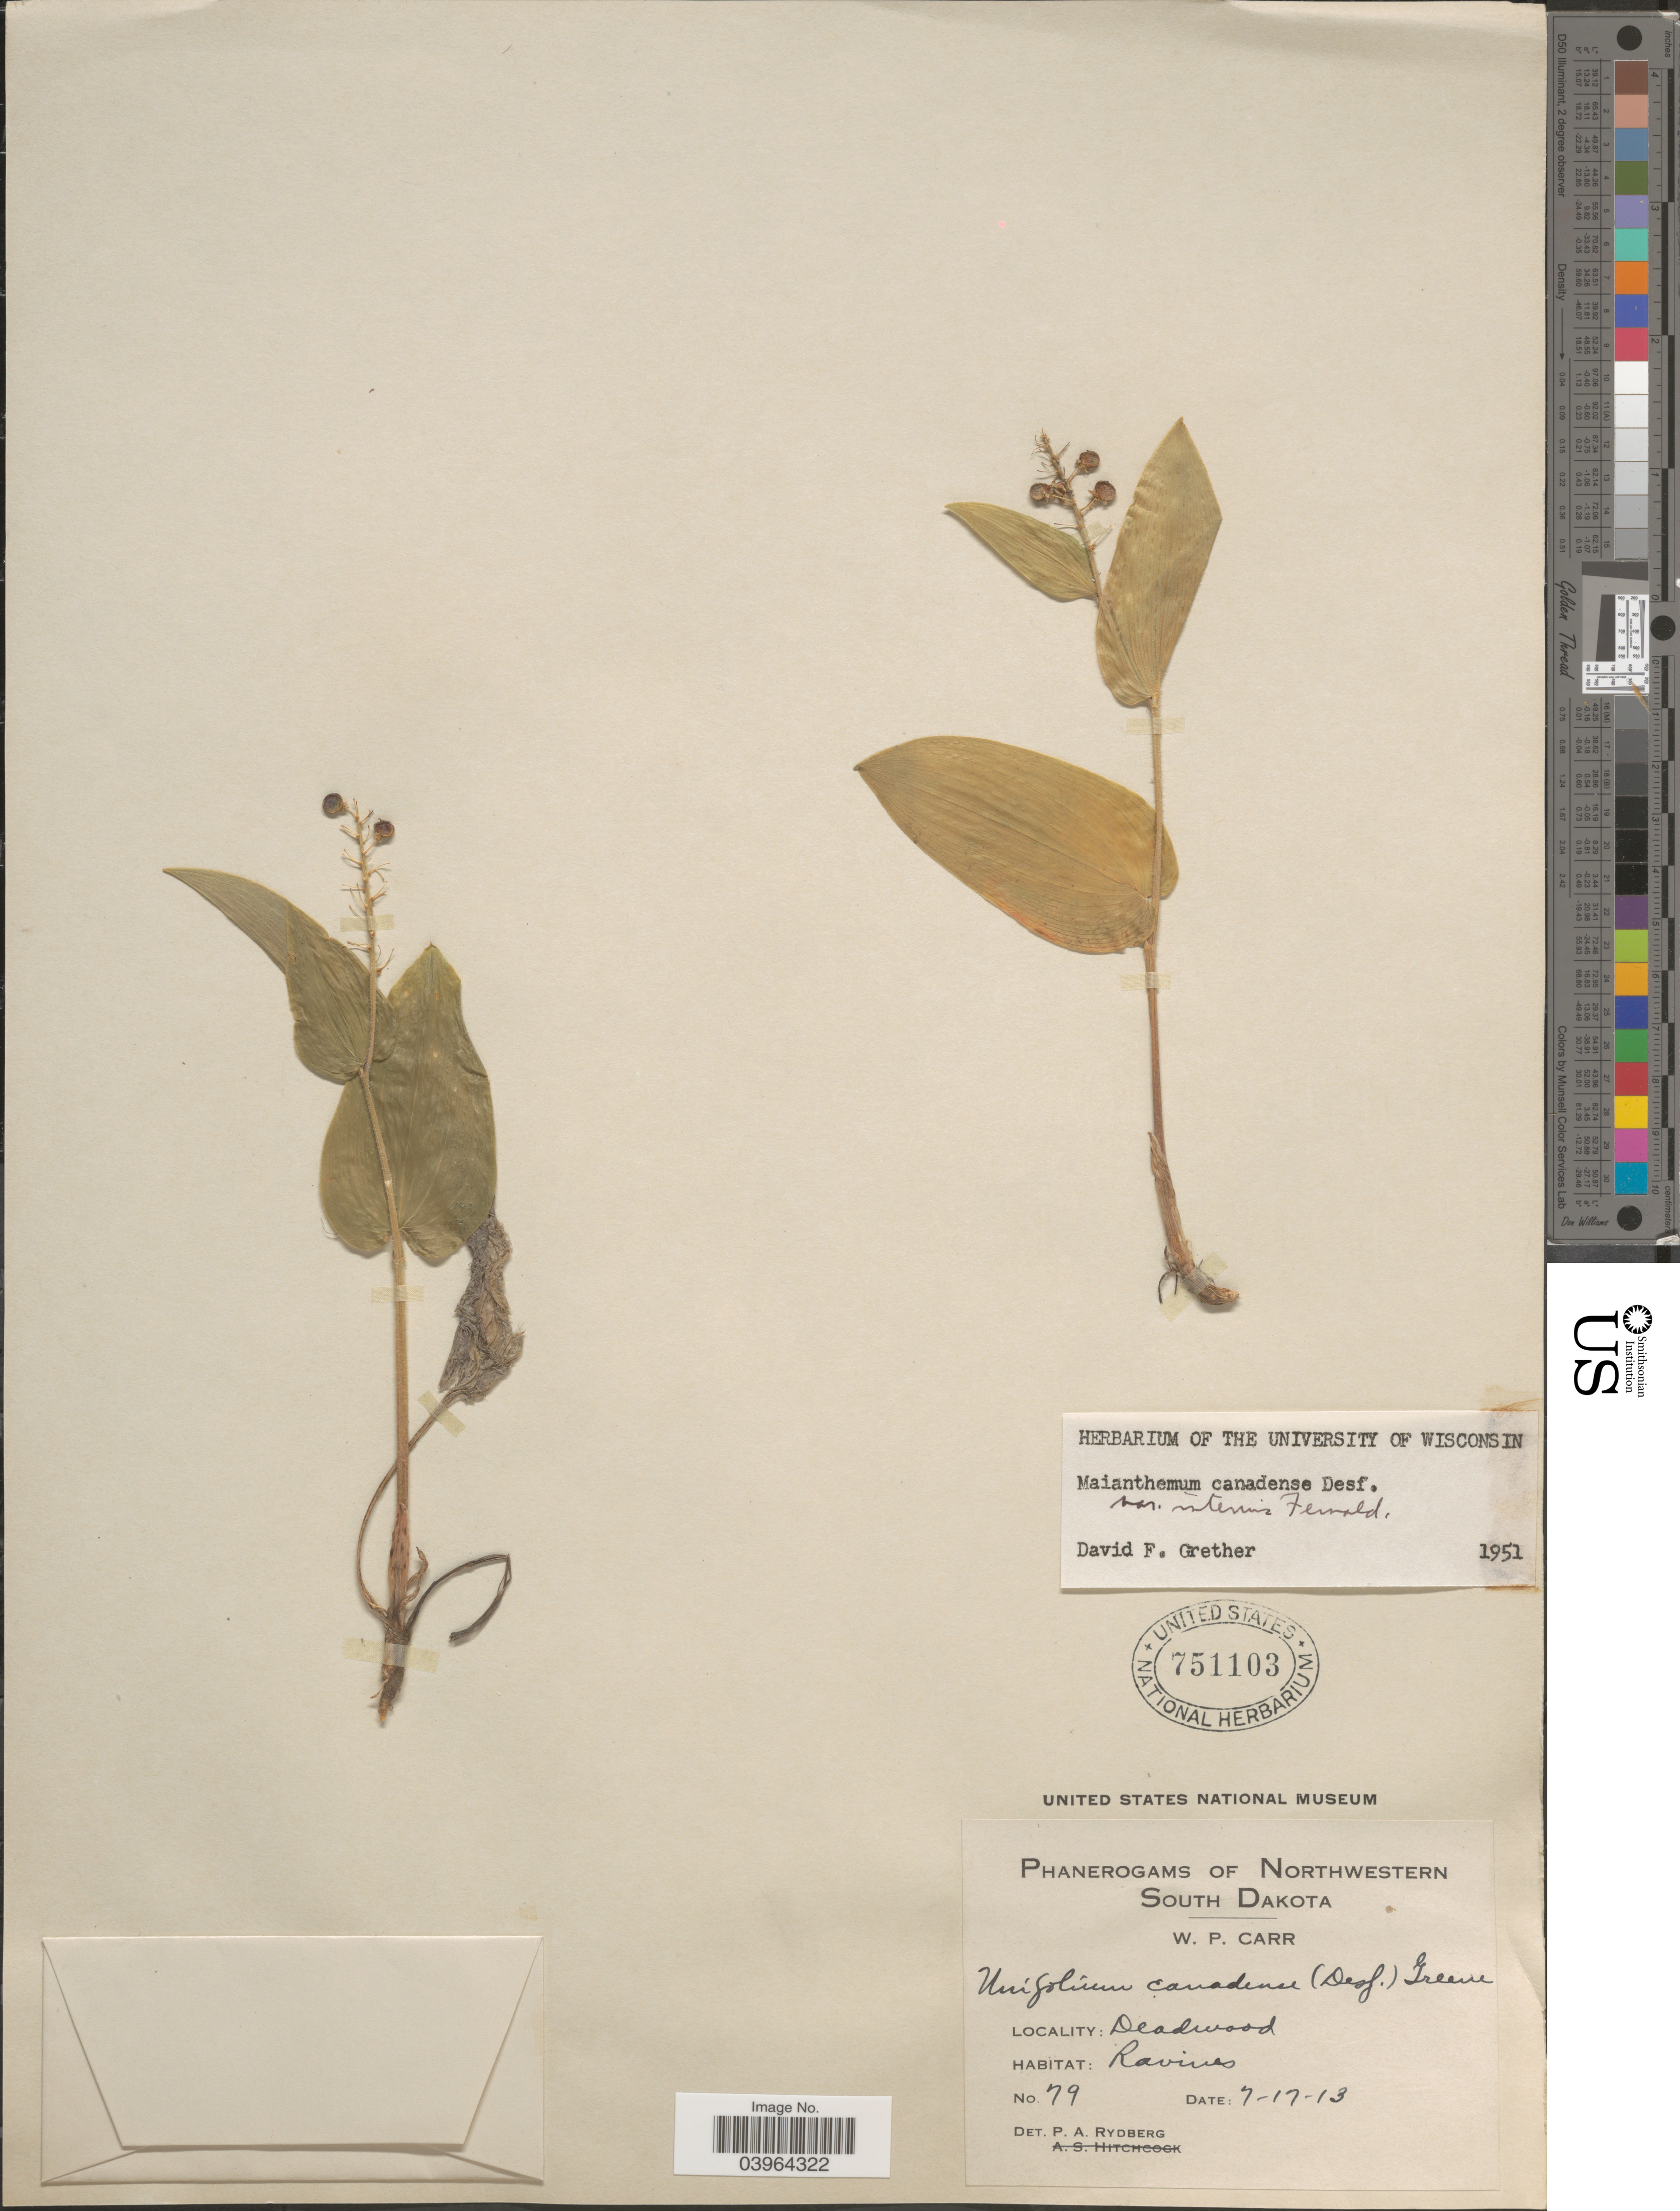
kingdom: Plantae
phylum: Tracheophyta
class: Liliopsida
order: Asparagales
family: Asparagaceae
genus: Maianthemum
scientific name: Maianthemum canadense var. interius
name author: Fernald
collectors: W. Carr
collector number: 79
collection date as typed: Transcribed d/m/y: 17/7/13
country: United States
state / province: South Dakota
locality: Northwestern South Dakota. Deadwood.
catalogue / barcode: US 751103